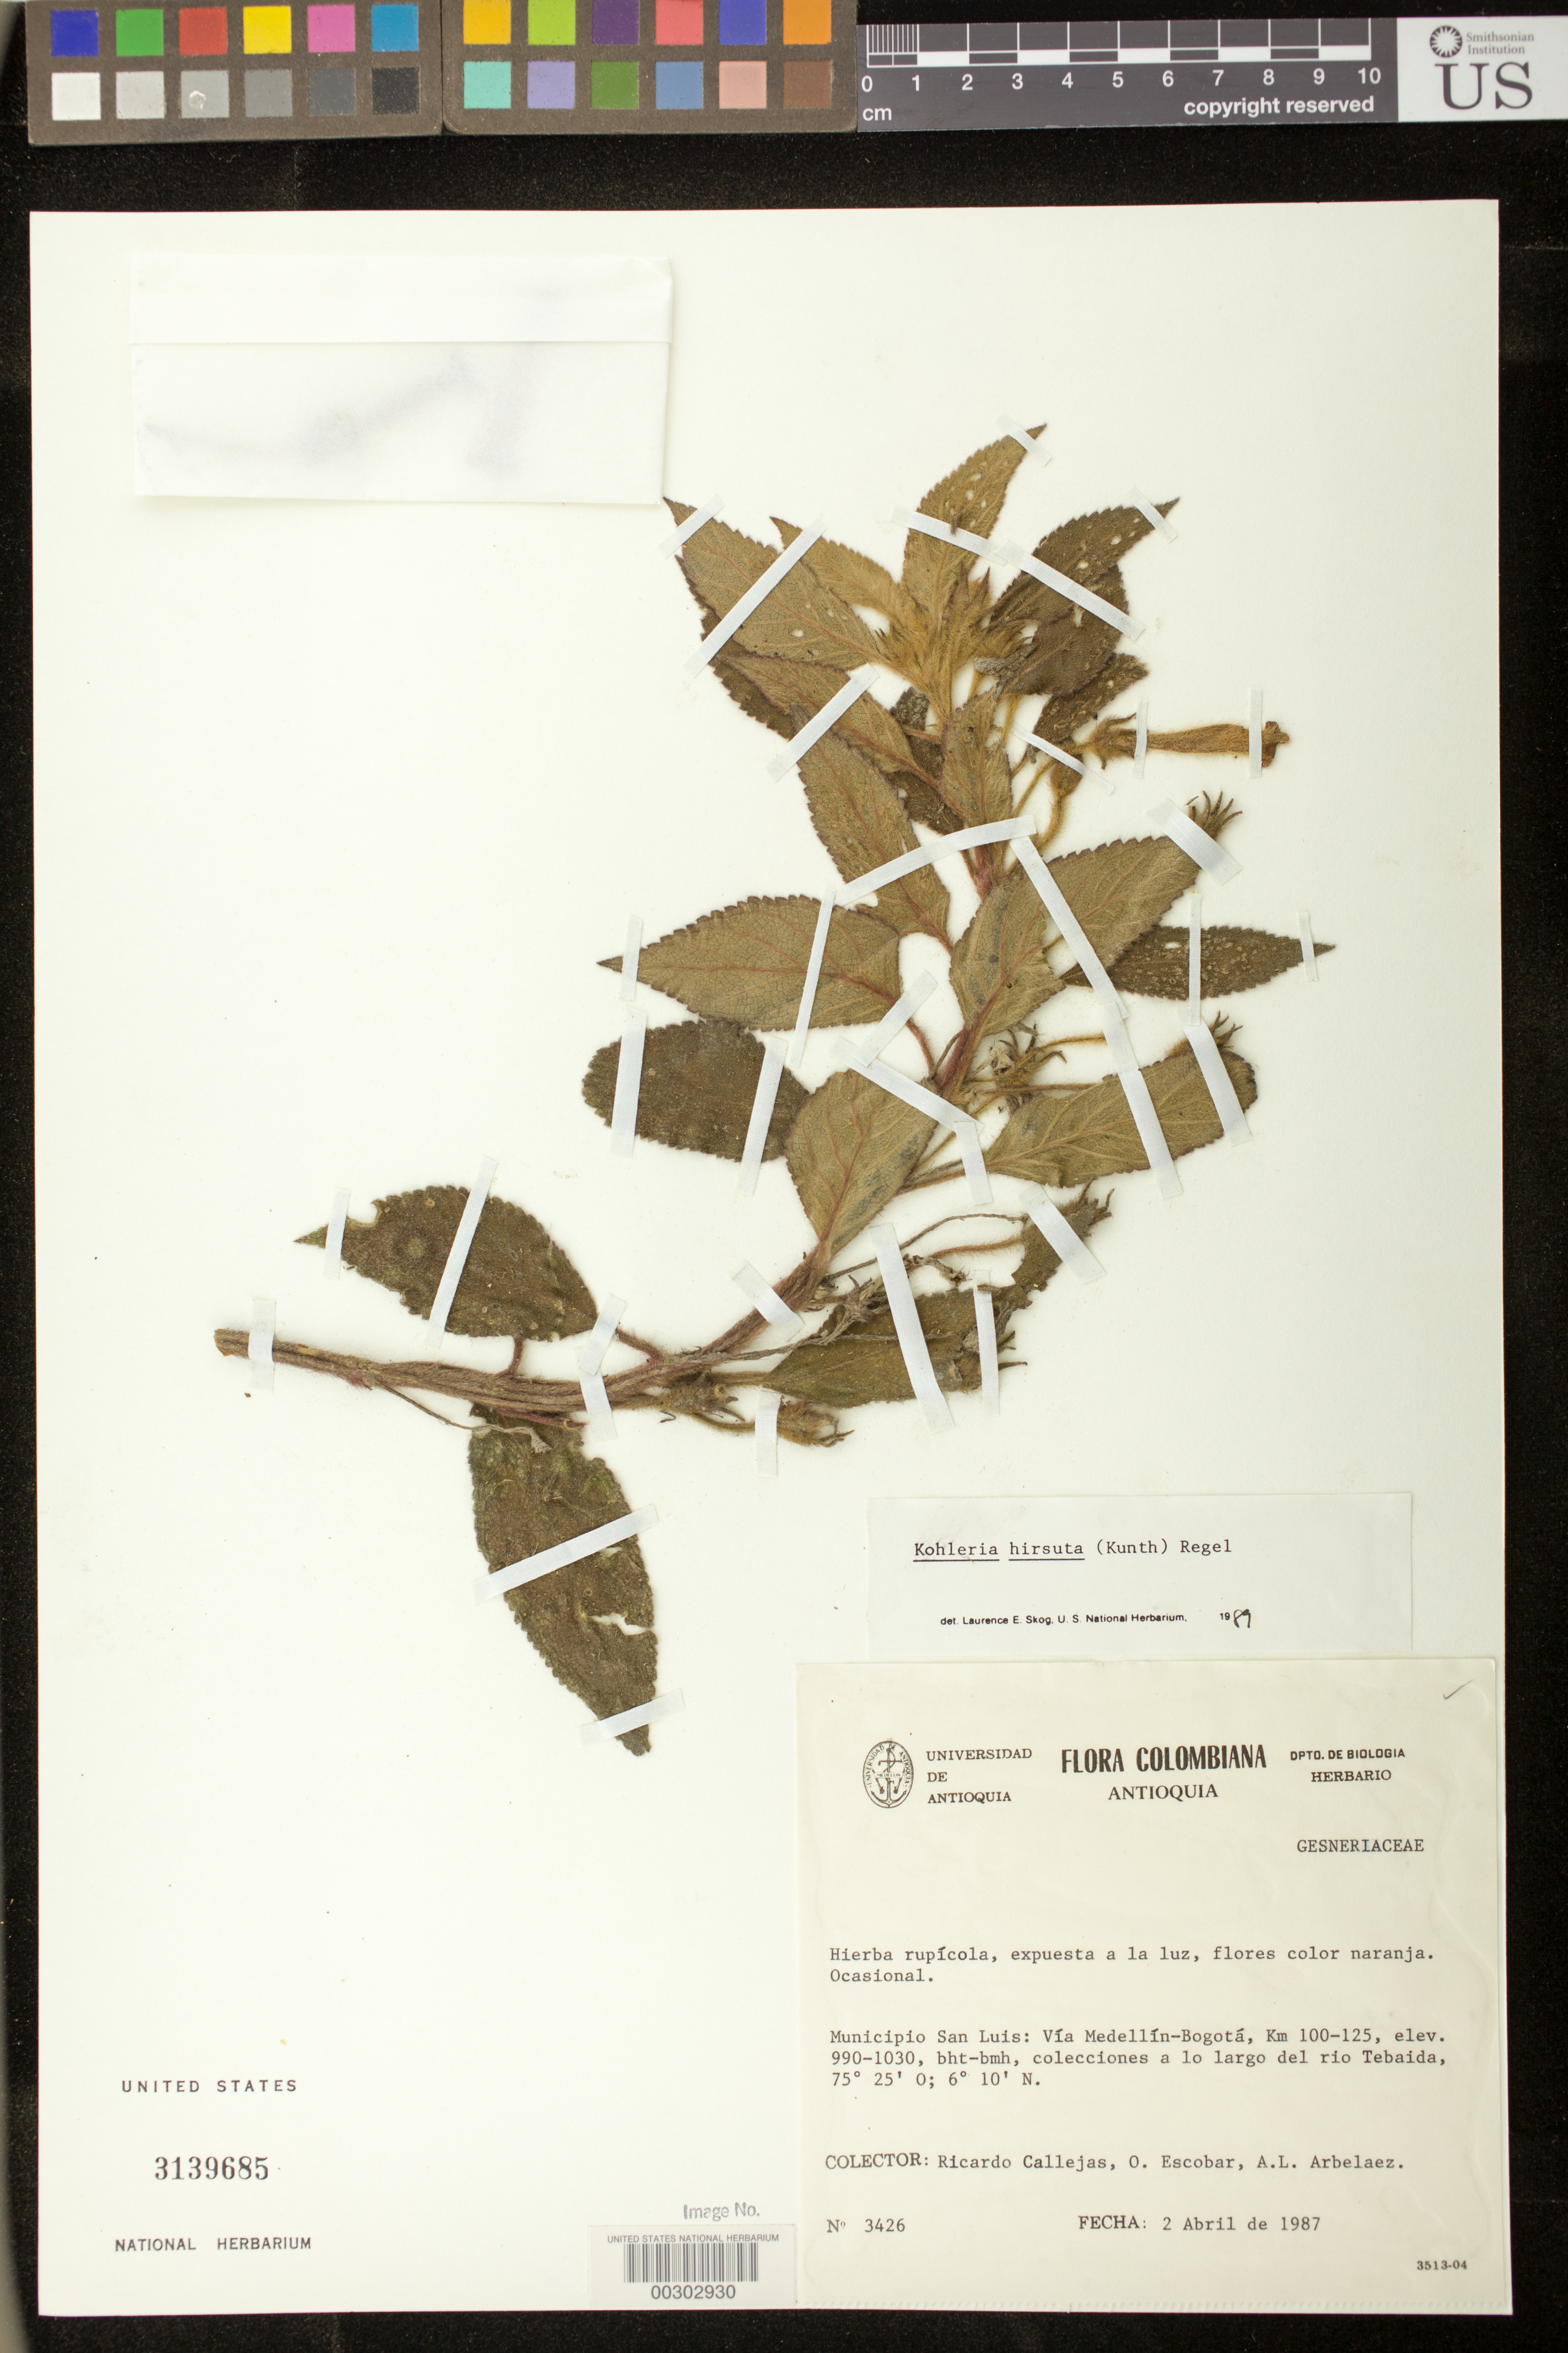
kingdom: Plantae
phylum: Tracheophyta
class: Magnoliopsida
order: Lamiales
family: Gesneriaceae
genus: Kohleria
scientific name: Kohleria hirsuta var. hirsuta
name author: (Kunth) Regel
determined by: Skog, Laurence E.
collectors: R. Callejas, O. D. Escobar & A. L. Arbelaez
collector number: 3426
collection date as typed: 02 Apr 1987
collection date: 1987-04-02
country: Colombia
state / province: Antioquia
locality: Mpio. San Luis, Via Medellin-Bogota, km 100-125, Rio Tebaida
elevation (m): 990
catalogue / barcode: US 3139685